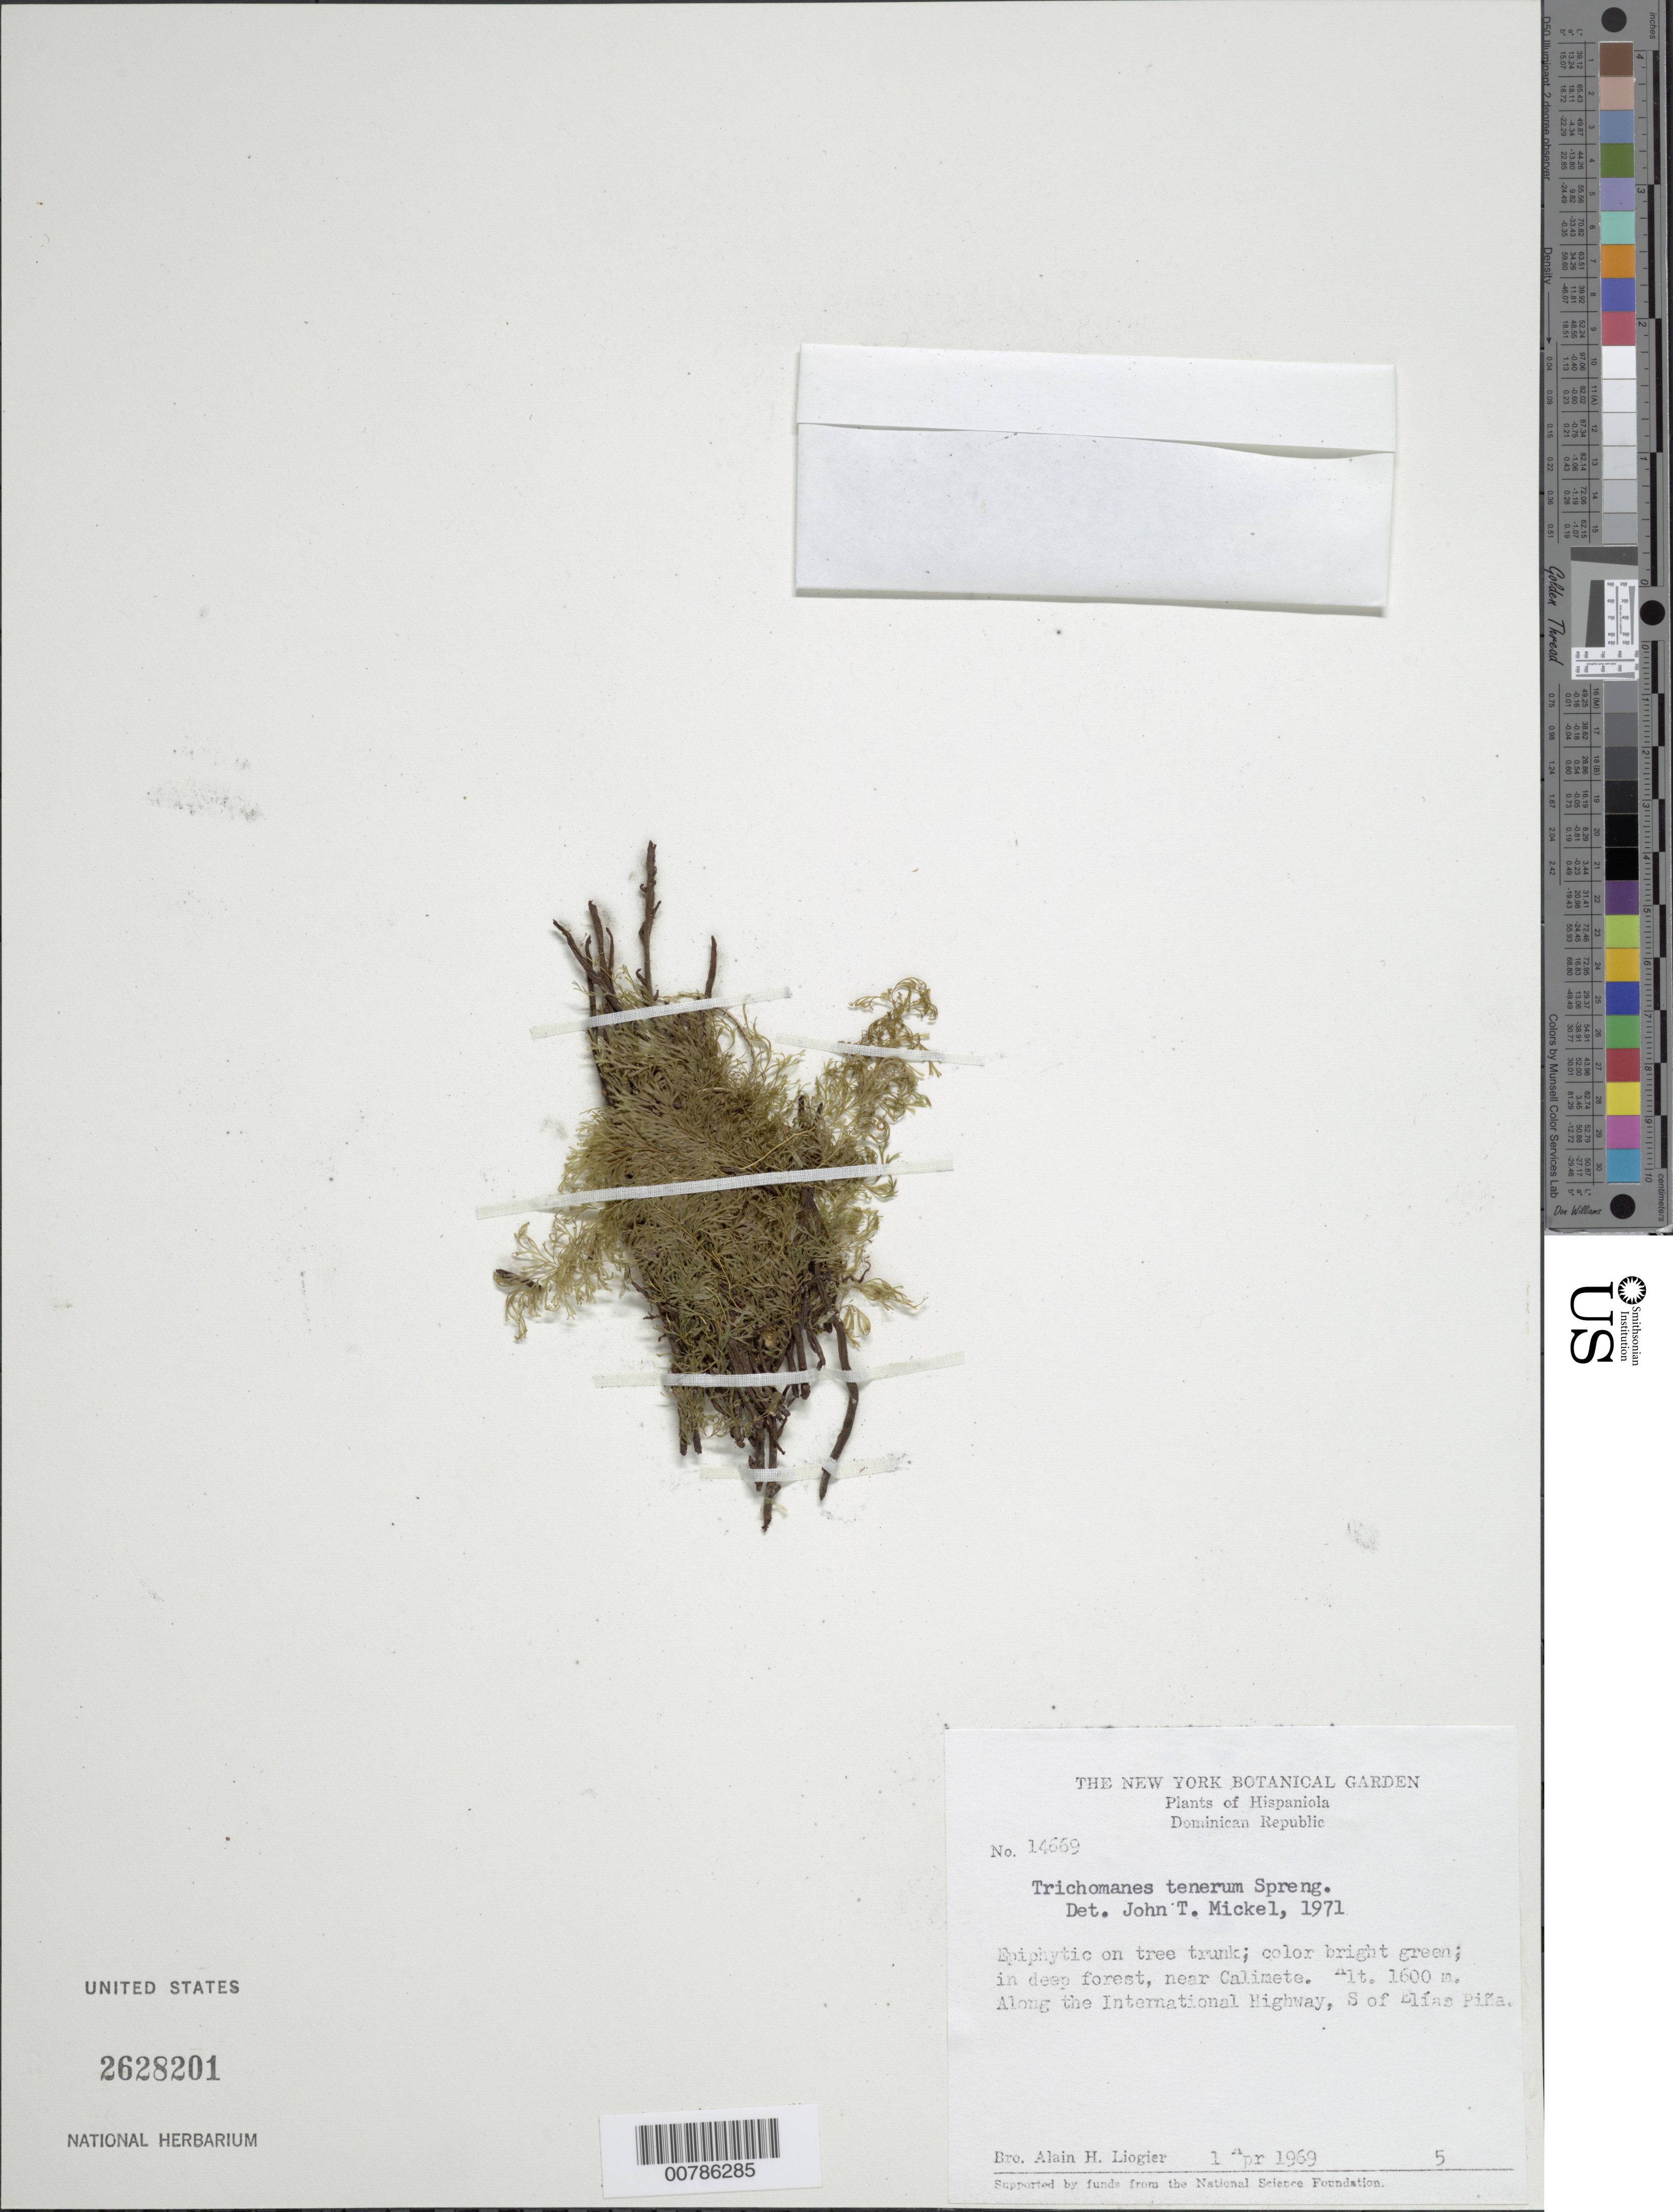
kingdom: Plantae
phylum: Tracheophyta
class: Polypodiopsida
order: Hymenophyllales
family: Hymenophyllaceae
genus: Polyphlebium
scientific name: Polyphlebium angustatum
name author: (Carmich.) Ebihara & Dubuisson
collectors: A. H. Liogier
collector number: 14669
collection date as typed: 01 Apr 1969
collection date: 1969-04-01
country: Dominican Republic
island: Hispaniola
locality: Calimete, along International Highway, S of Elías Piña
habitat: Deep forest, on tree trunk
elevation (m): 1600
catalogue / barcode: US 2628201